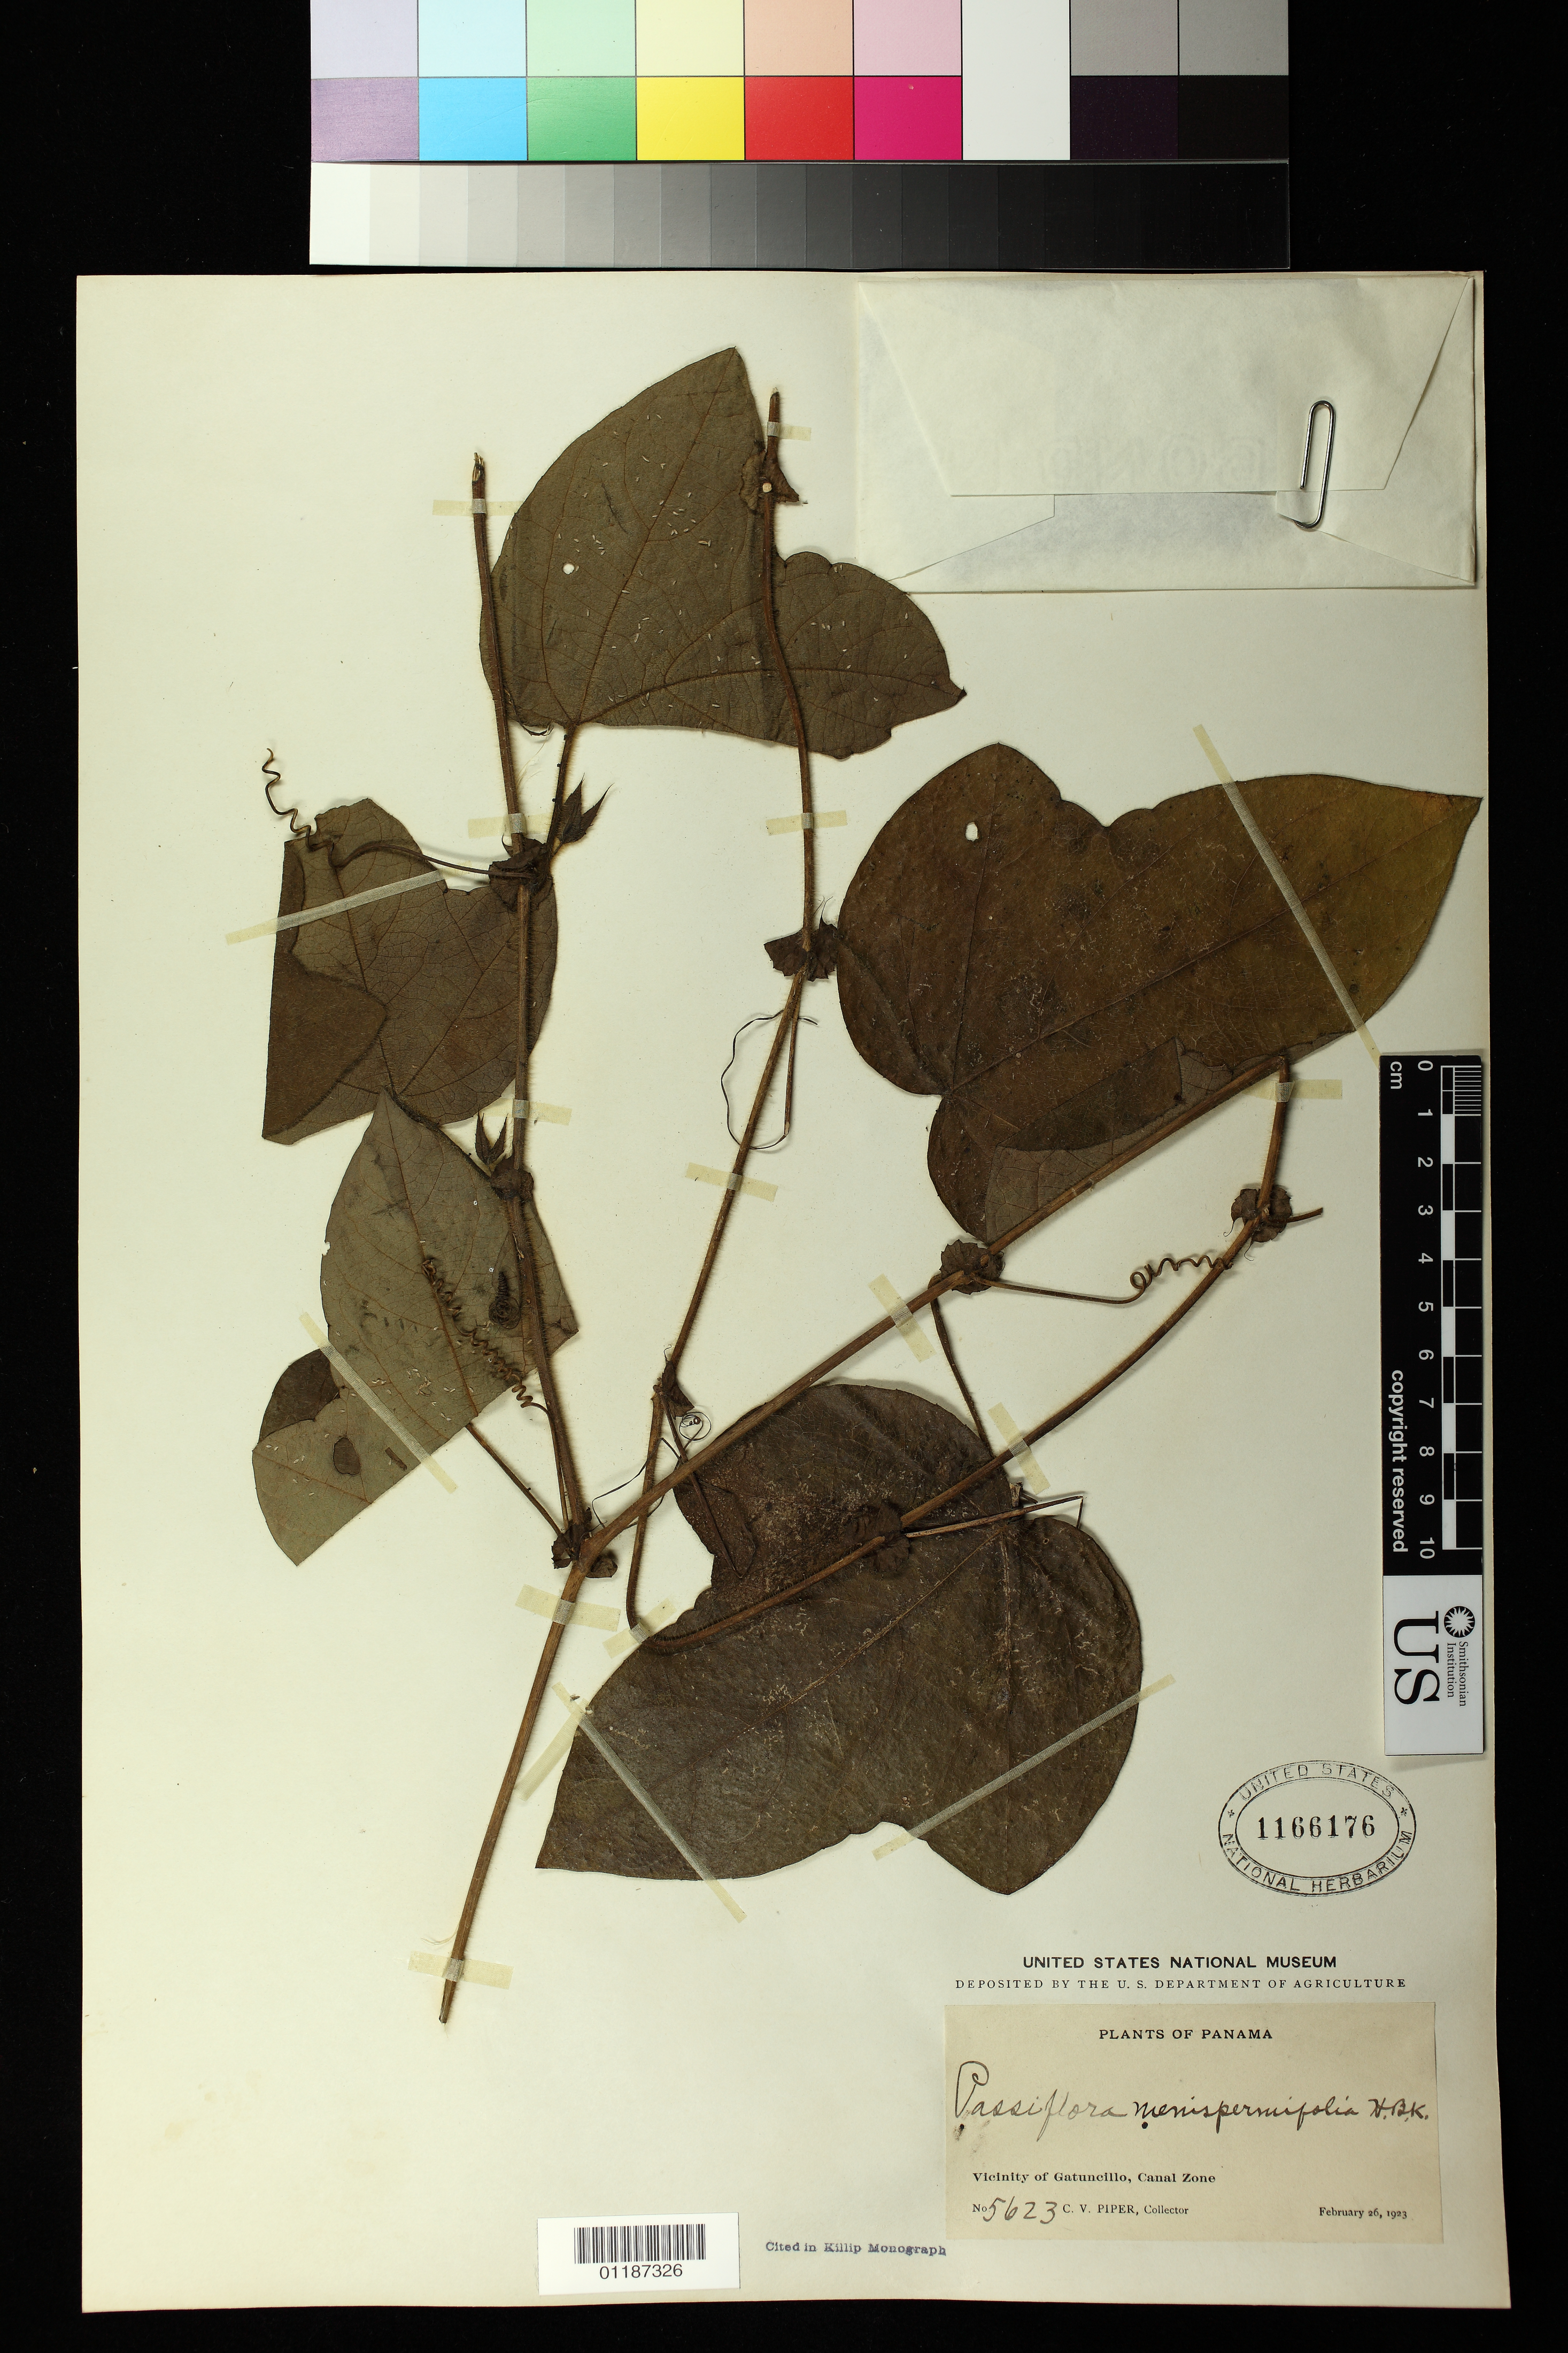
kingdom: Plantae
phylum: Tracheophyta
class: Magnoliopsida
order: Malpighiales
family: Passifloraceae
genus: Passiflora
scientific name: Passiflora menispermifolia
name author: Kunth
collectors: C. V. Piper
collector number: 5623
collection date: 1923-02-26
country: Panama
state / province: Colón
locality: Vicinity of Gatuncillo, Canal Zone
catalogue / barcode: US 1166176